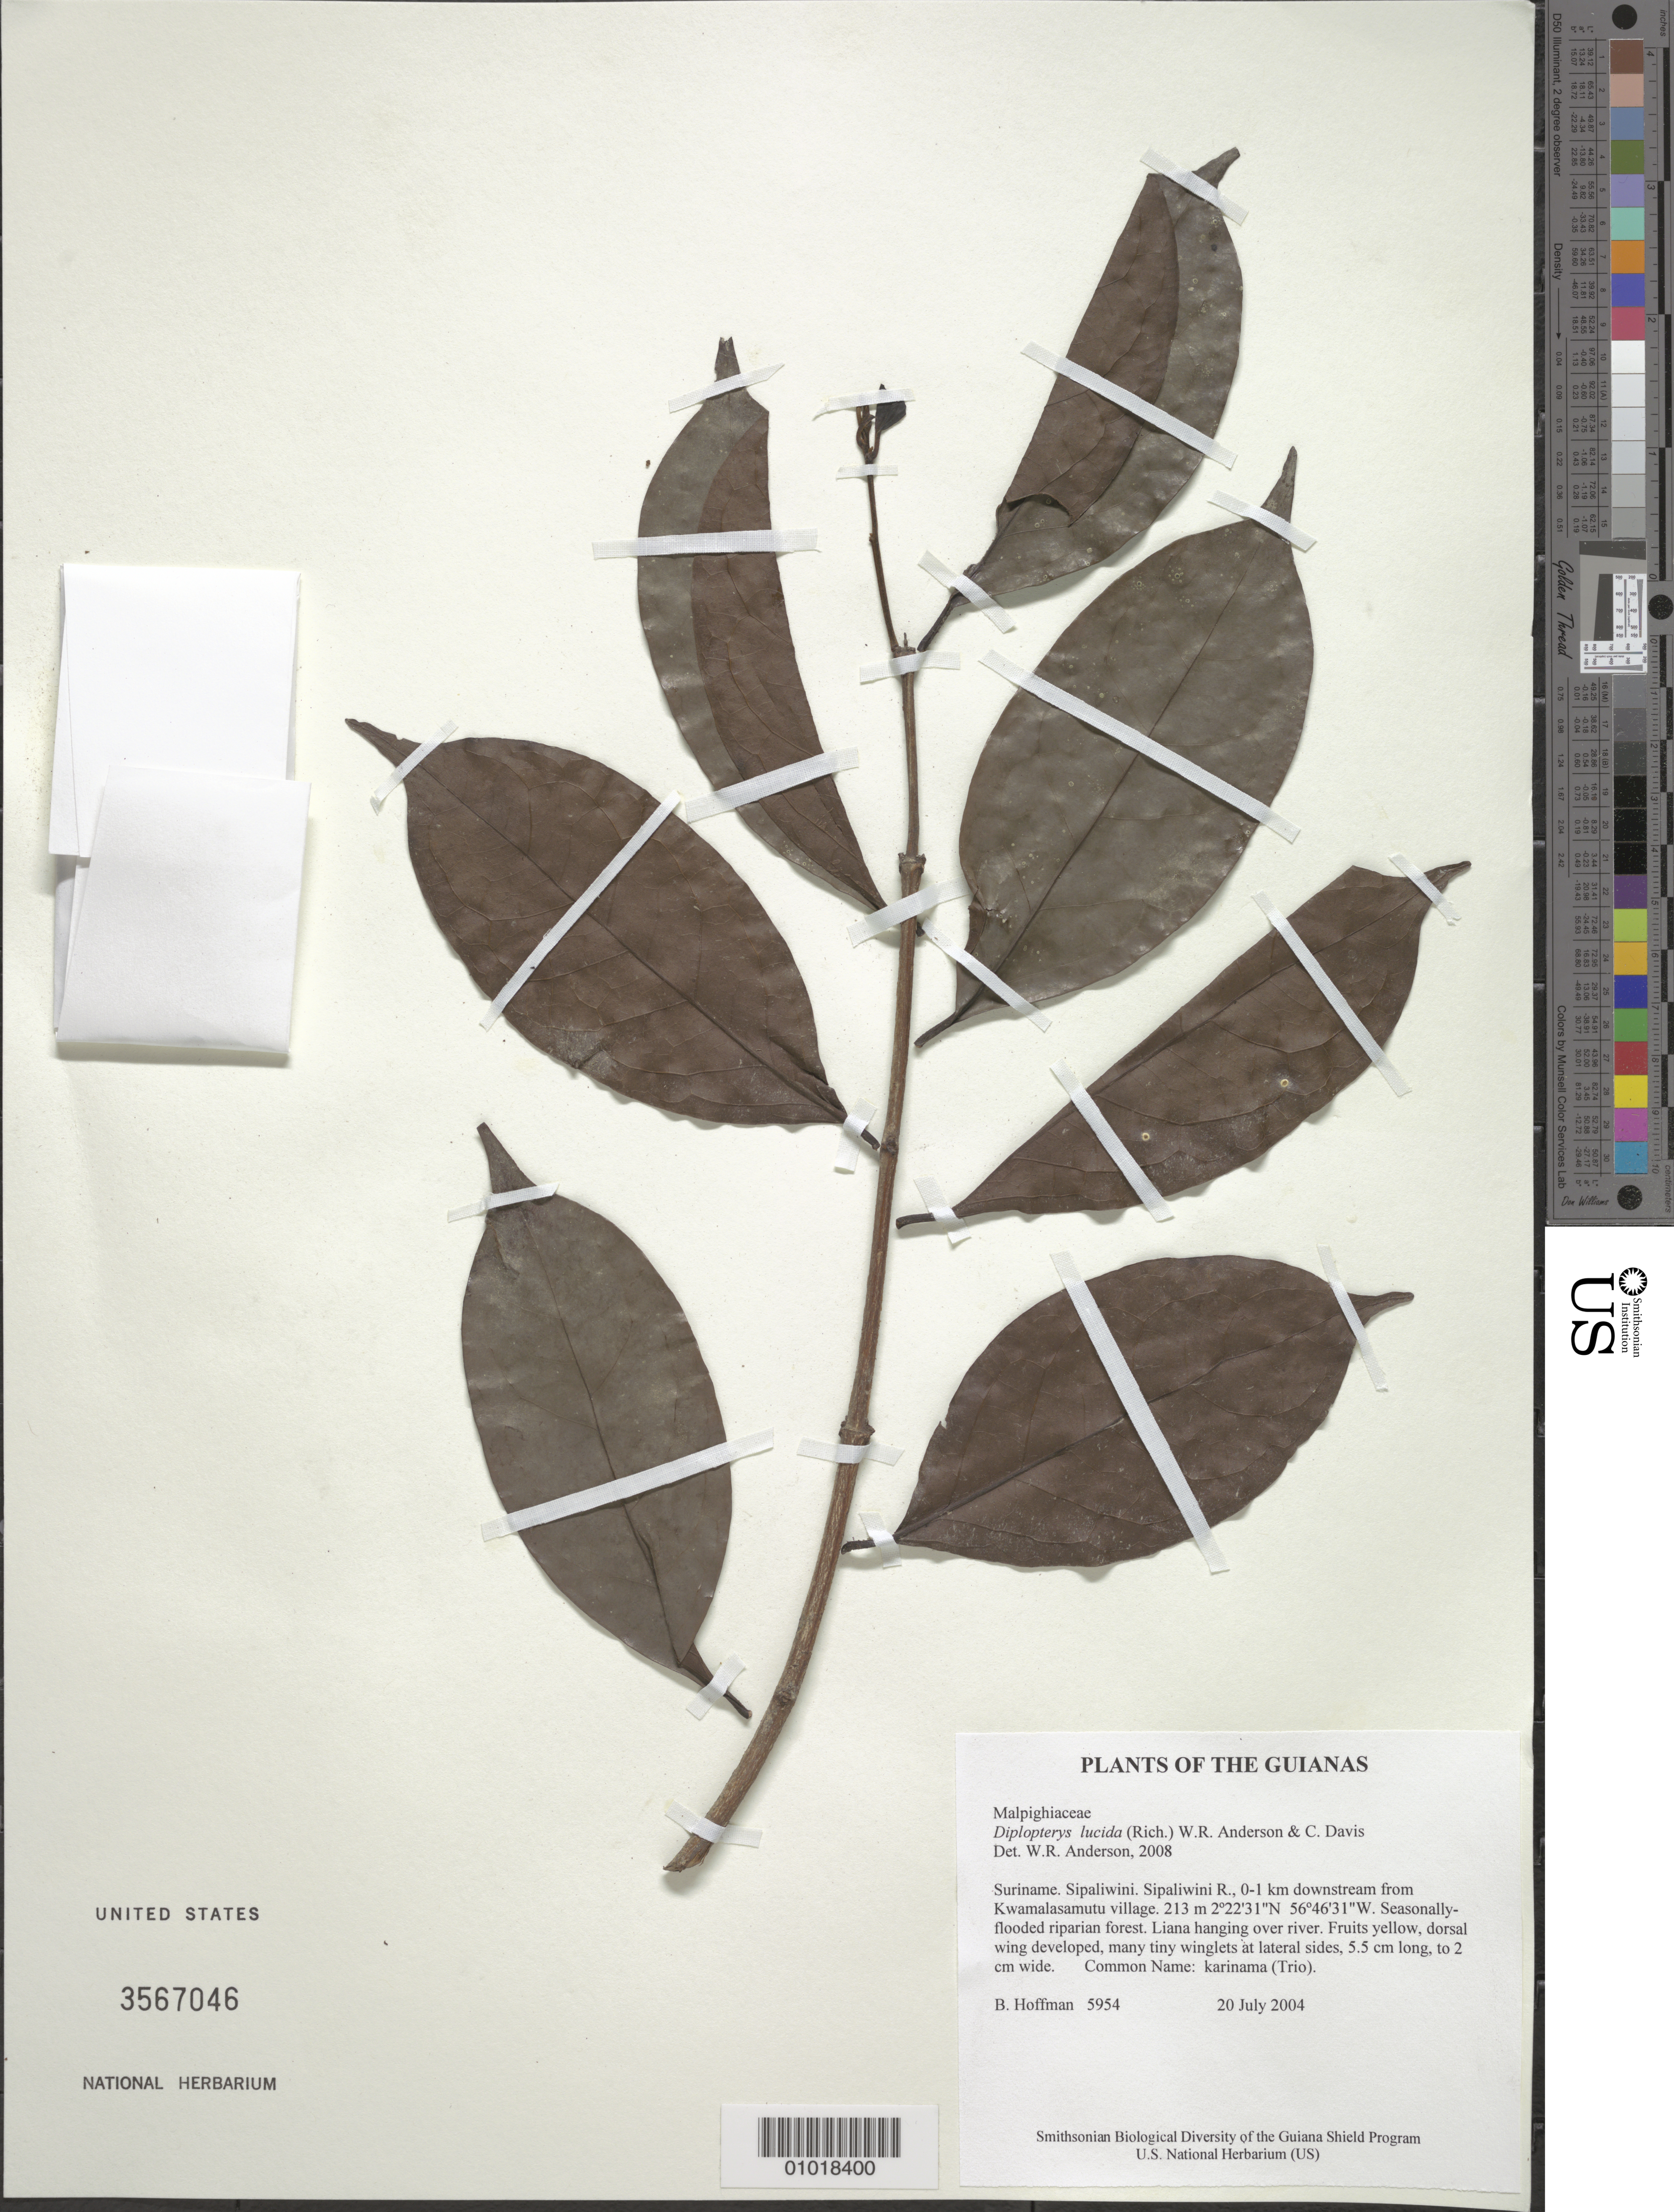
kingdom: Plantae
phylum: Tracheophyta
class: Magnoliopsida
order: Malpighiales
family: Malpighiaceae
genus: Diplopterys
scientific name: Diplopterys lucida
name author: (Rich.) W.R. Anderson & C. Davis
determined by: Anderson, W. R., (MICH), University of Michigan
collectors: B. Hoffman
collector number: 5954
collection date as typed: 20 July 2004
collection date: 2004-07-20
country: Suriname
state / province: Sipaliwini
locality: Sipaliwini R., 0-1 km downstream from Kwamalasamutu village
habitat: Seasonally-flooded riparian forest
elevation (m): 213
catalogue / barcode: US 3567046